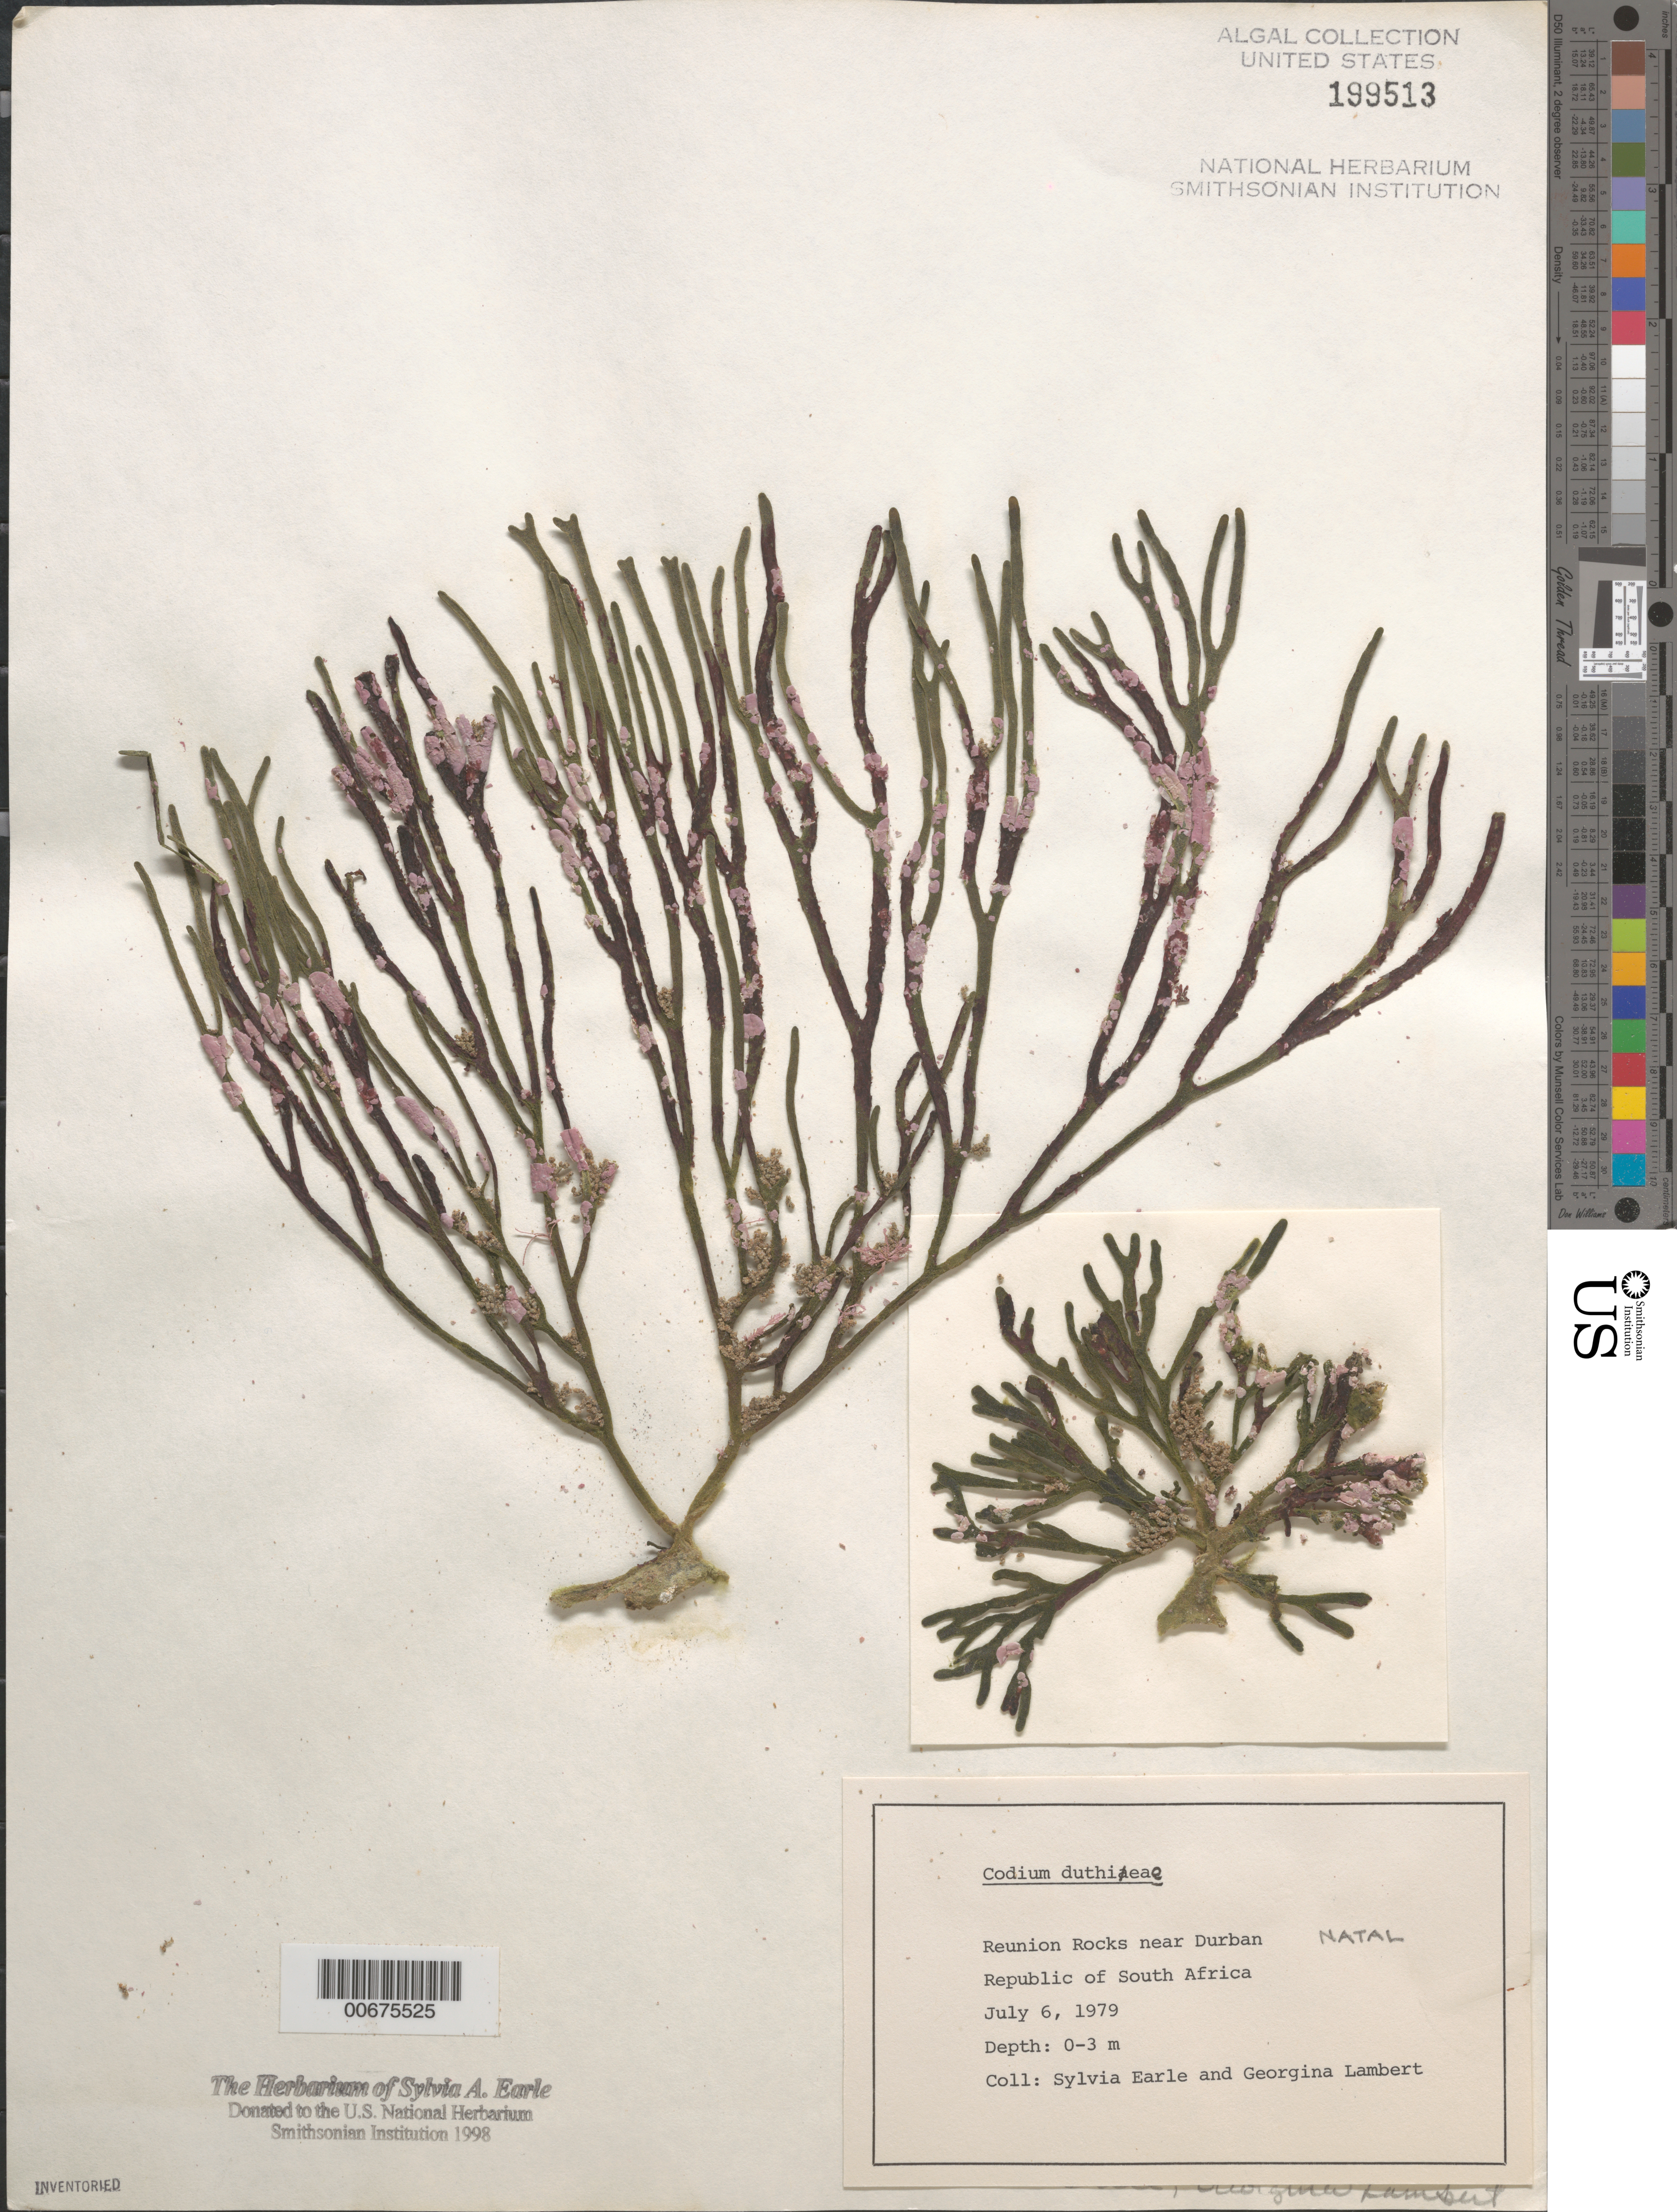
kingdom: Plantae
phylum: Chlorophyta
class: Ulvophyceae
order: Bryopsidales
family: Codiaceae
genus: Codium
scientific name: Codium duthieae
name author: P.C. Silva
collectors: S. A. Earle & G. Lambert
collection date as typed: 06 Jul 1979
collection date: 1979-07-06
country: South Africa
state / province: KwaZulu-Natal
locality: Reunion Rocks near Durban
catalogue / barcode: US 199513